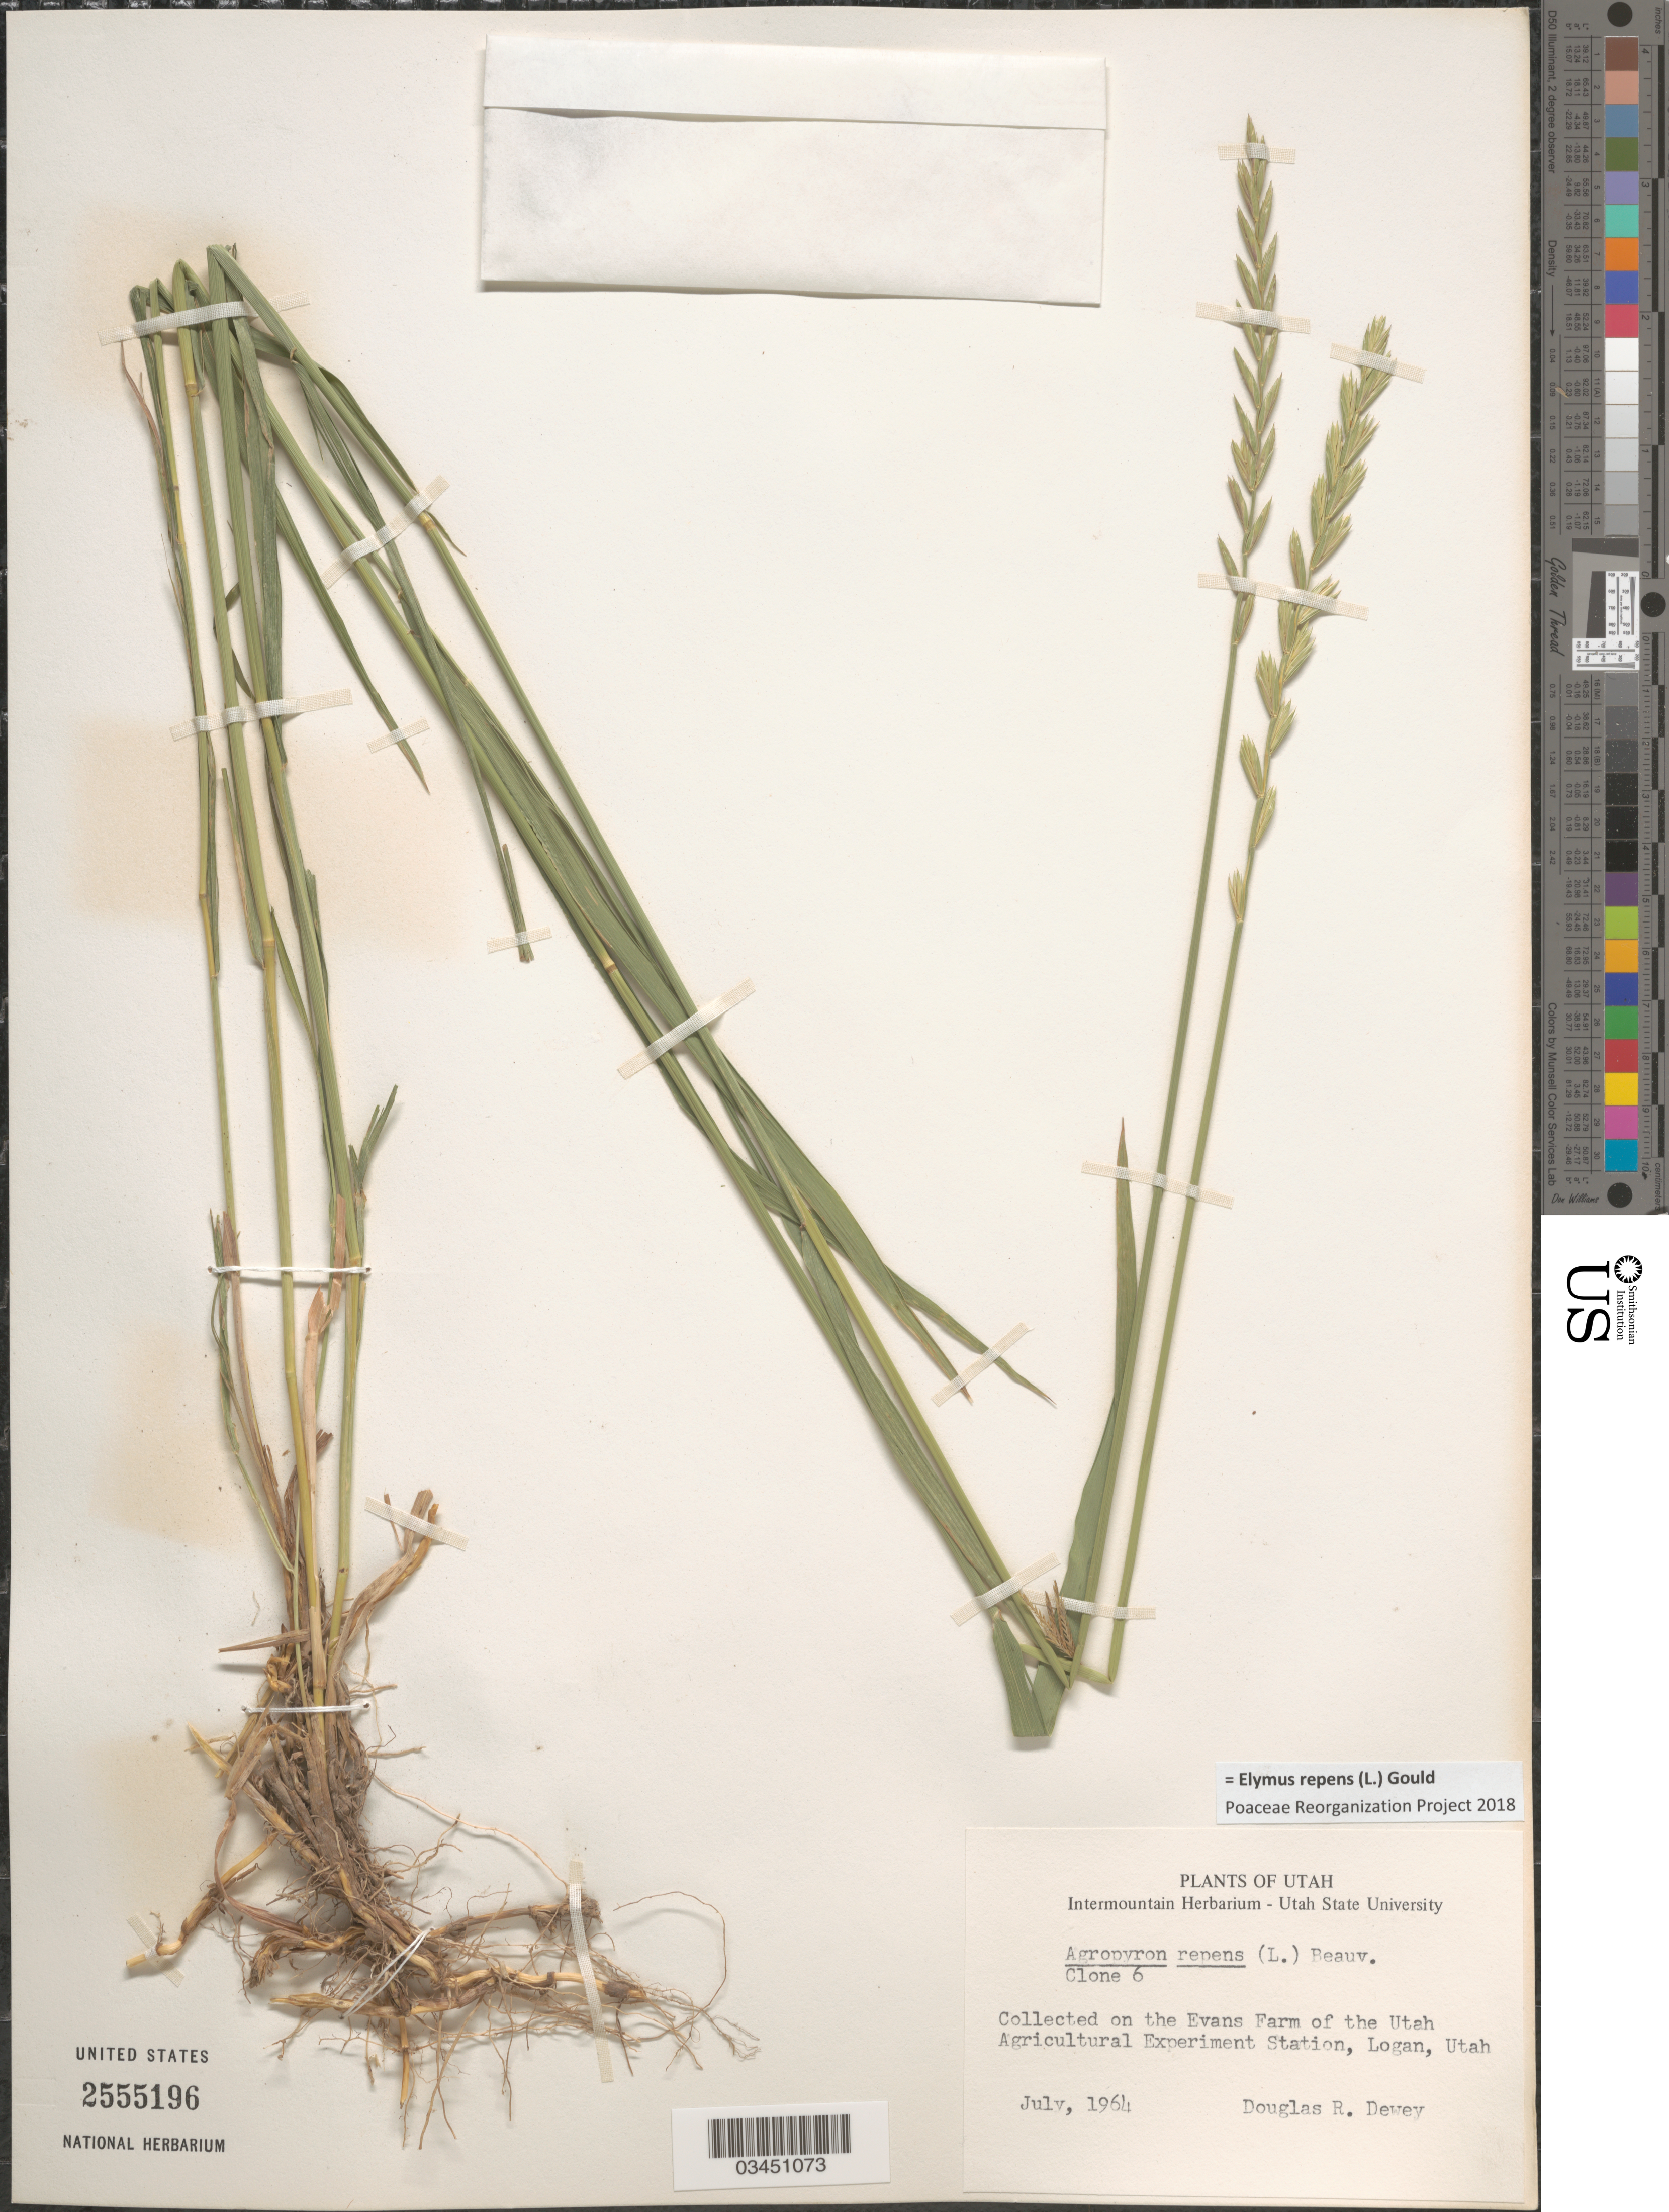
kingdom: Plantae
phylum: Tracheophyta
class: Liliopsida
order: Poales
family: Poaceae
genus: Elymus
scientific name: Elymus repens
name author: (L.) Gould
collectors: D. Dewey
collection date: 1964-07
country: United States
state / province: Utah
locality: On the Evans Farm of the Utah Agricultural Experiment Station, Logan.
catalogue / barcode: US 2555196